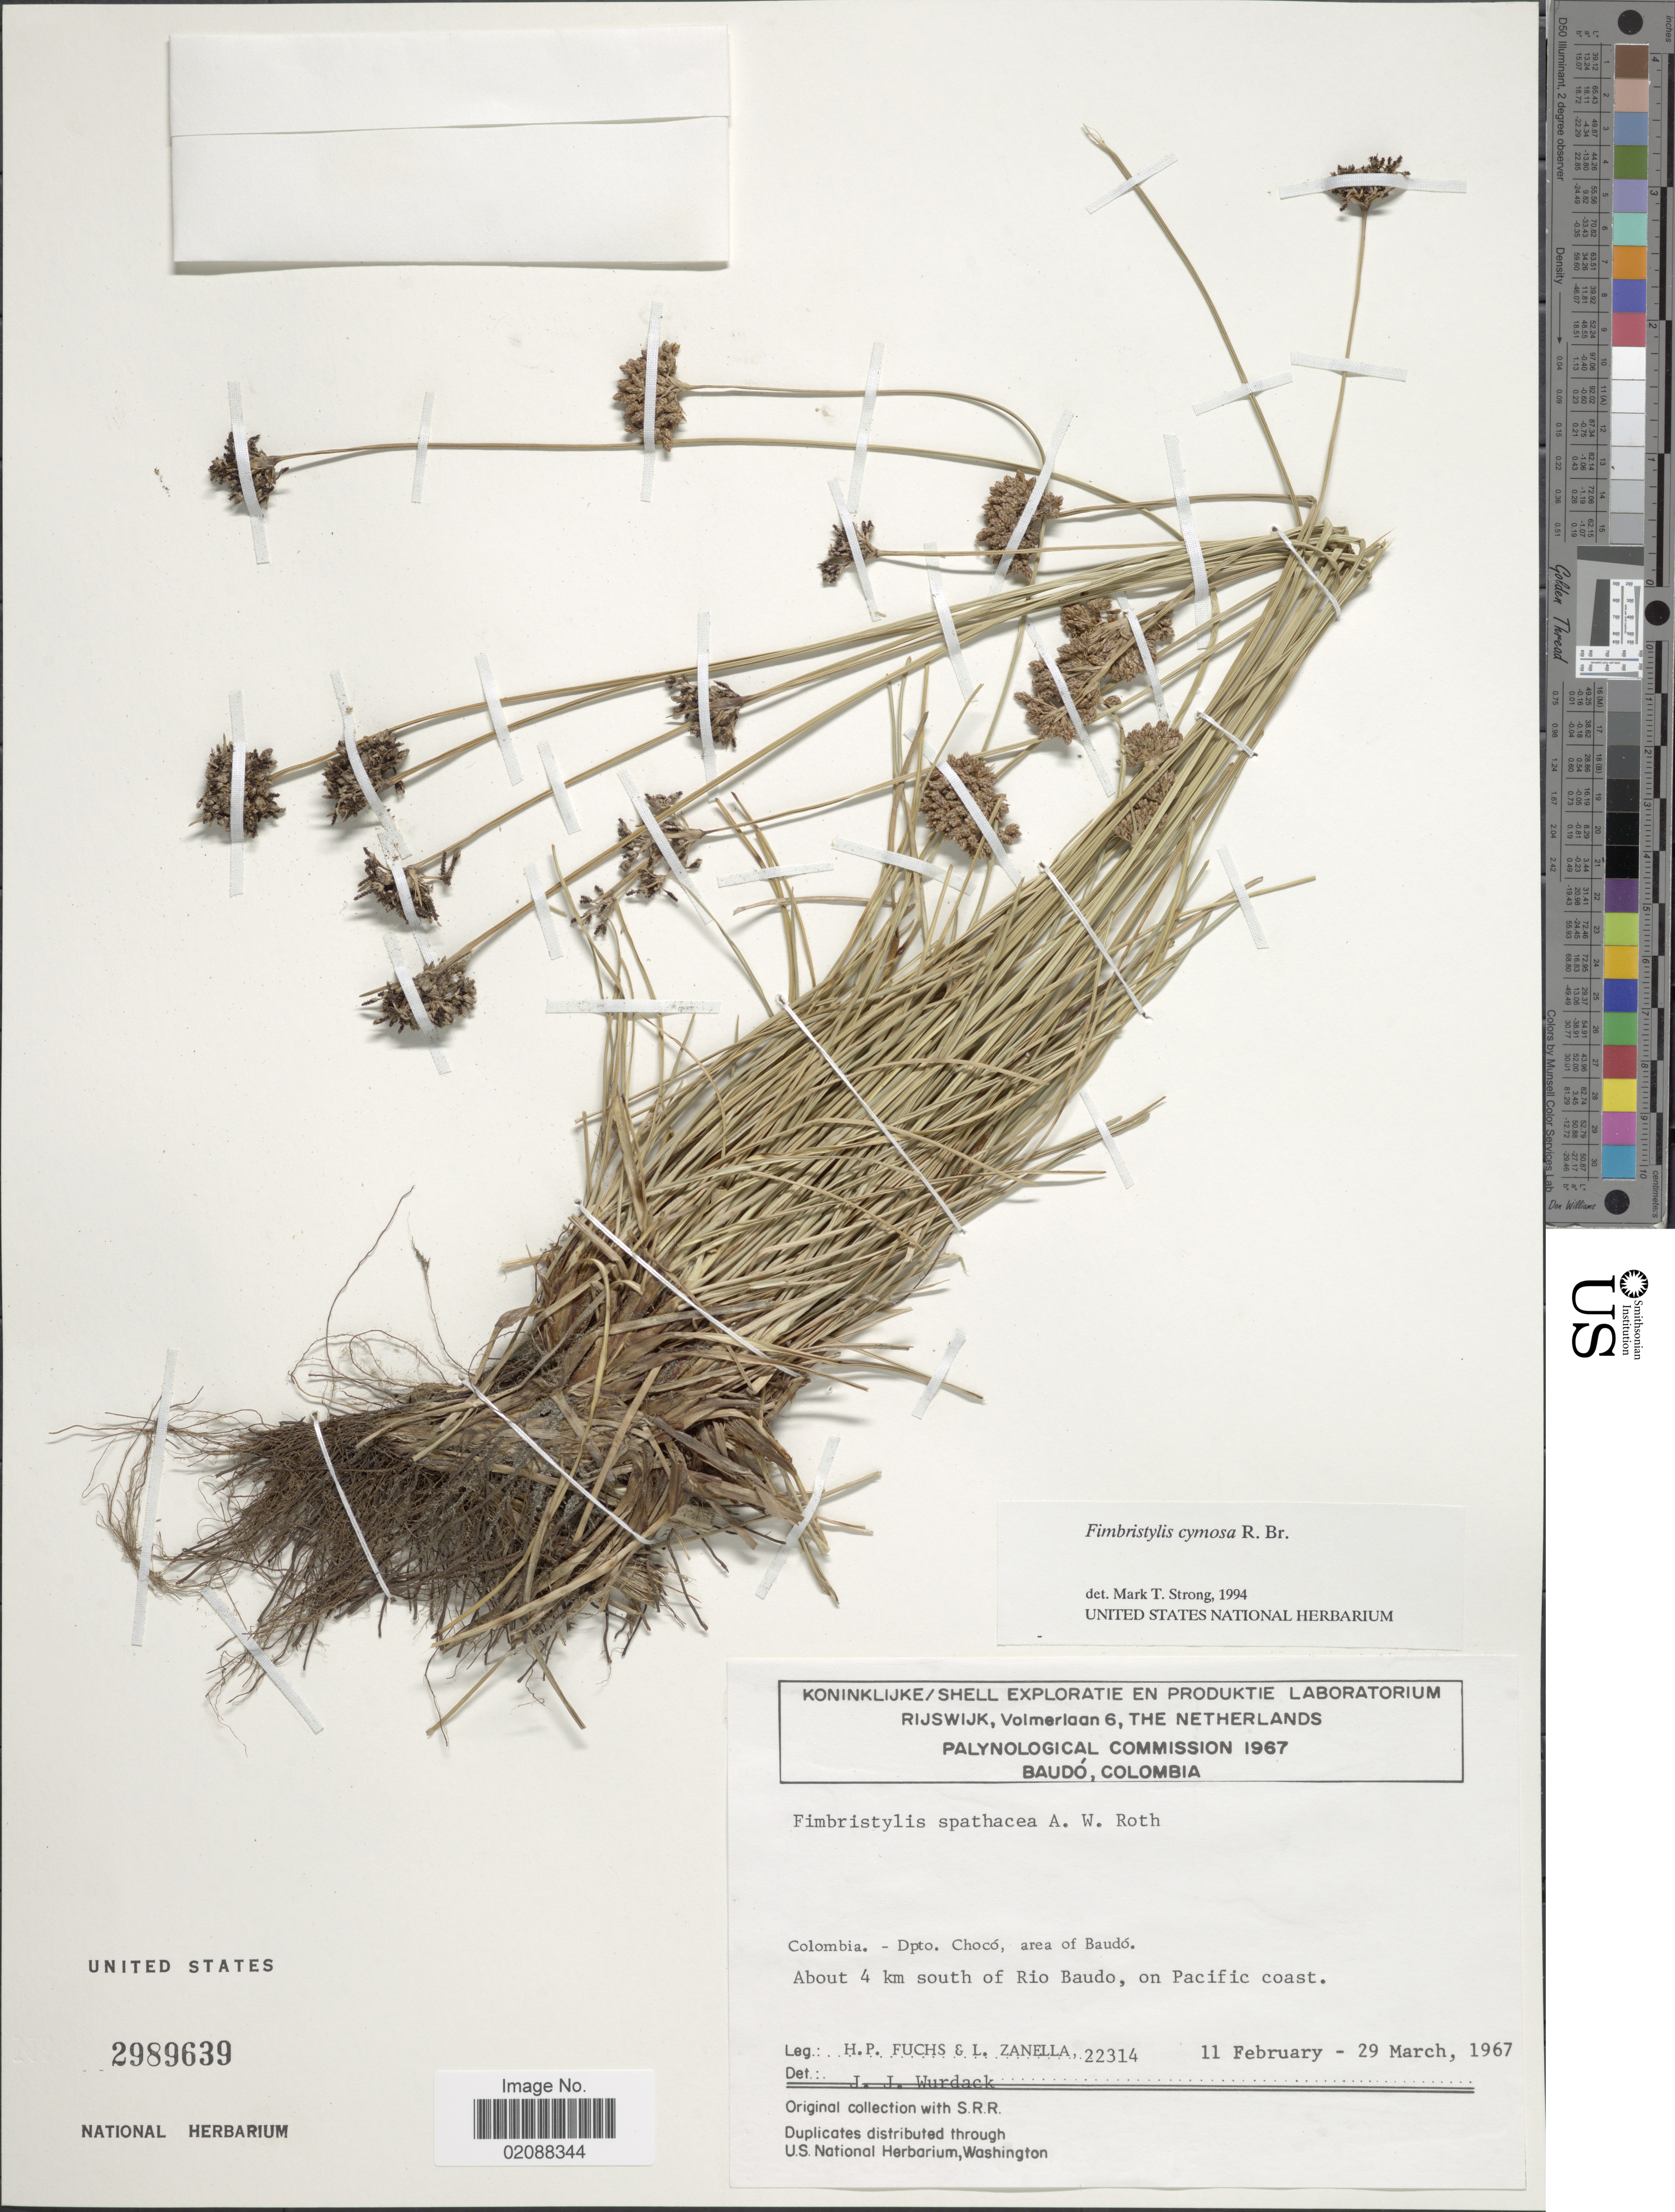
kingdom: Plantae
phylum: Tracheophyta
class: Liliopsida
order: Poales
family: Cyperaceae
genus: Fimbristylis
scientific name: Fimbristylis cymosa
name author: R. Br.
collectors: H. P. Fuchs & L. Zanella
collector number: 12314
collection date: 1967-02-11/1967-03-29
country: Colombia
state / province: Chocó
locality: Area of Baudo, about 4 km south of Rio Baudo, on Pacific Coast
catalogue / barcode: US 2989639